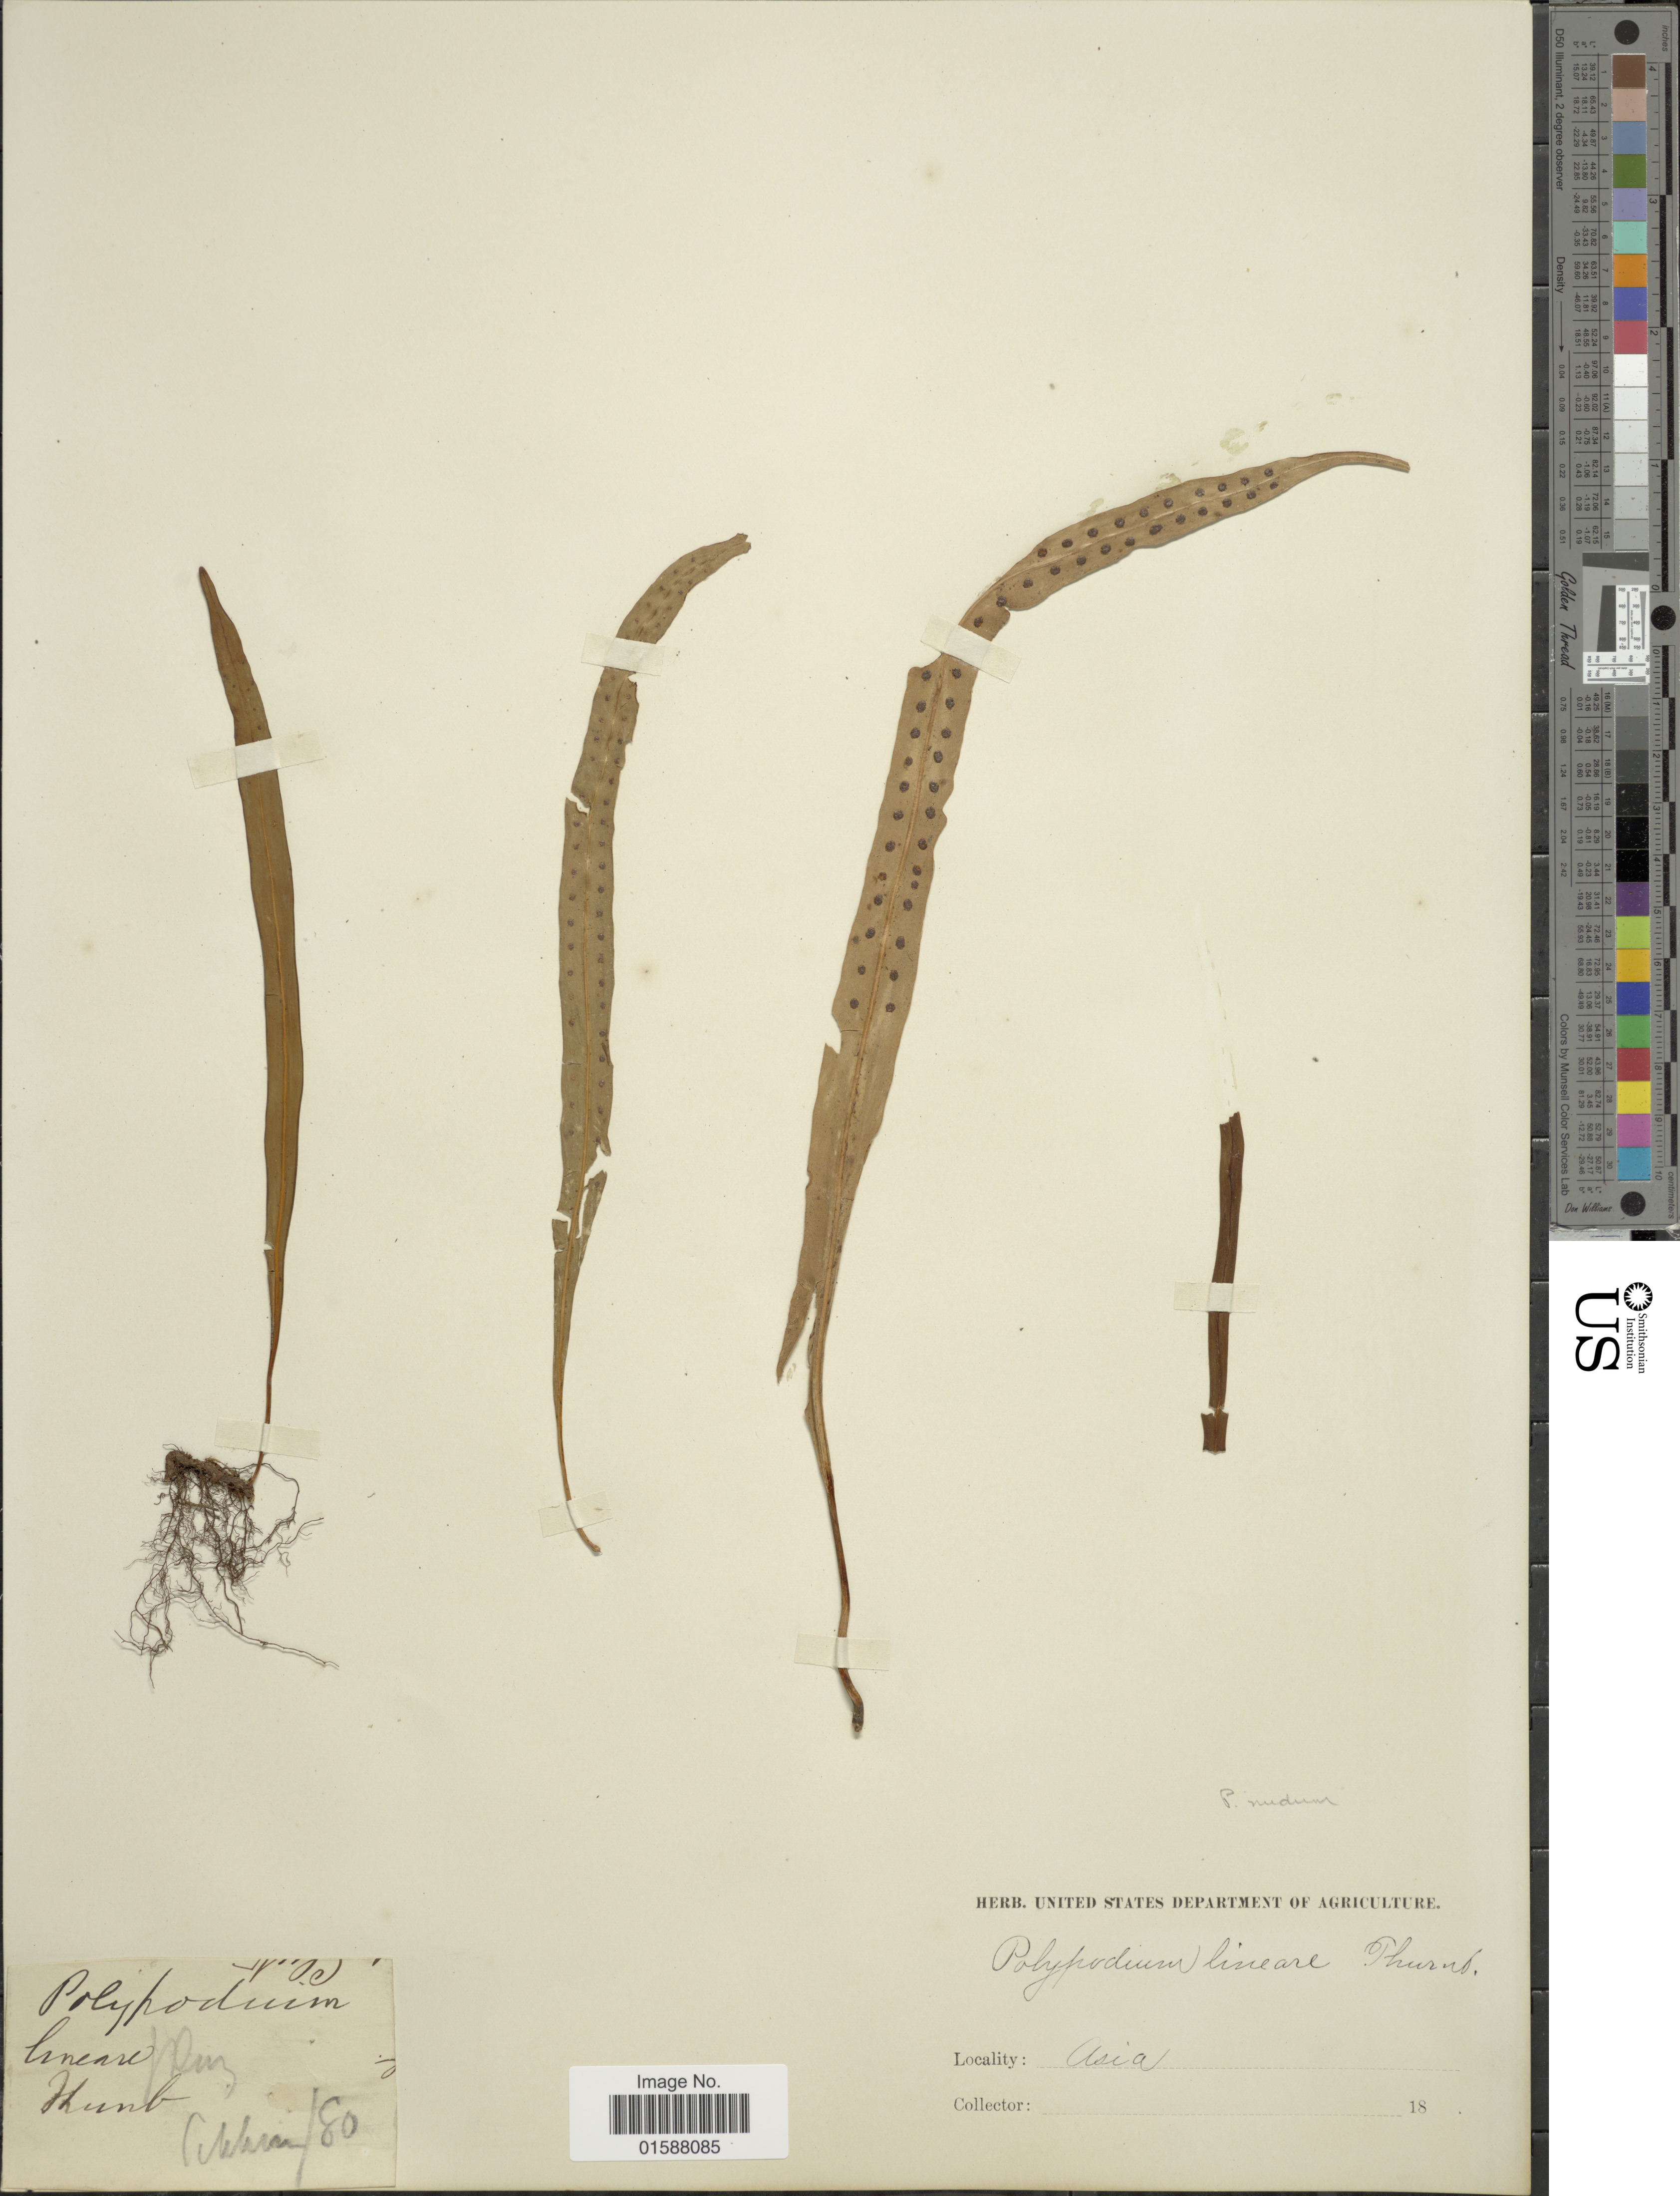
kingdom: Plantae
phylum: Tracheophyta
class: Polypodiopsida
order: Polypodiales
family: Polypodiaceae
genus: Lepisorus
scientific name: Lepisorus thunbergianus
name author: (Kaulf.) Ching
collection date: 1880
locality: Asia [unsure placement]